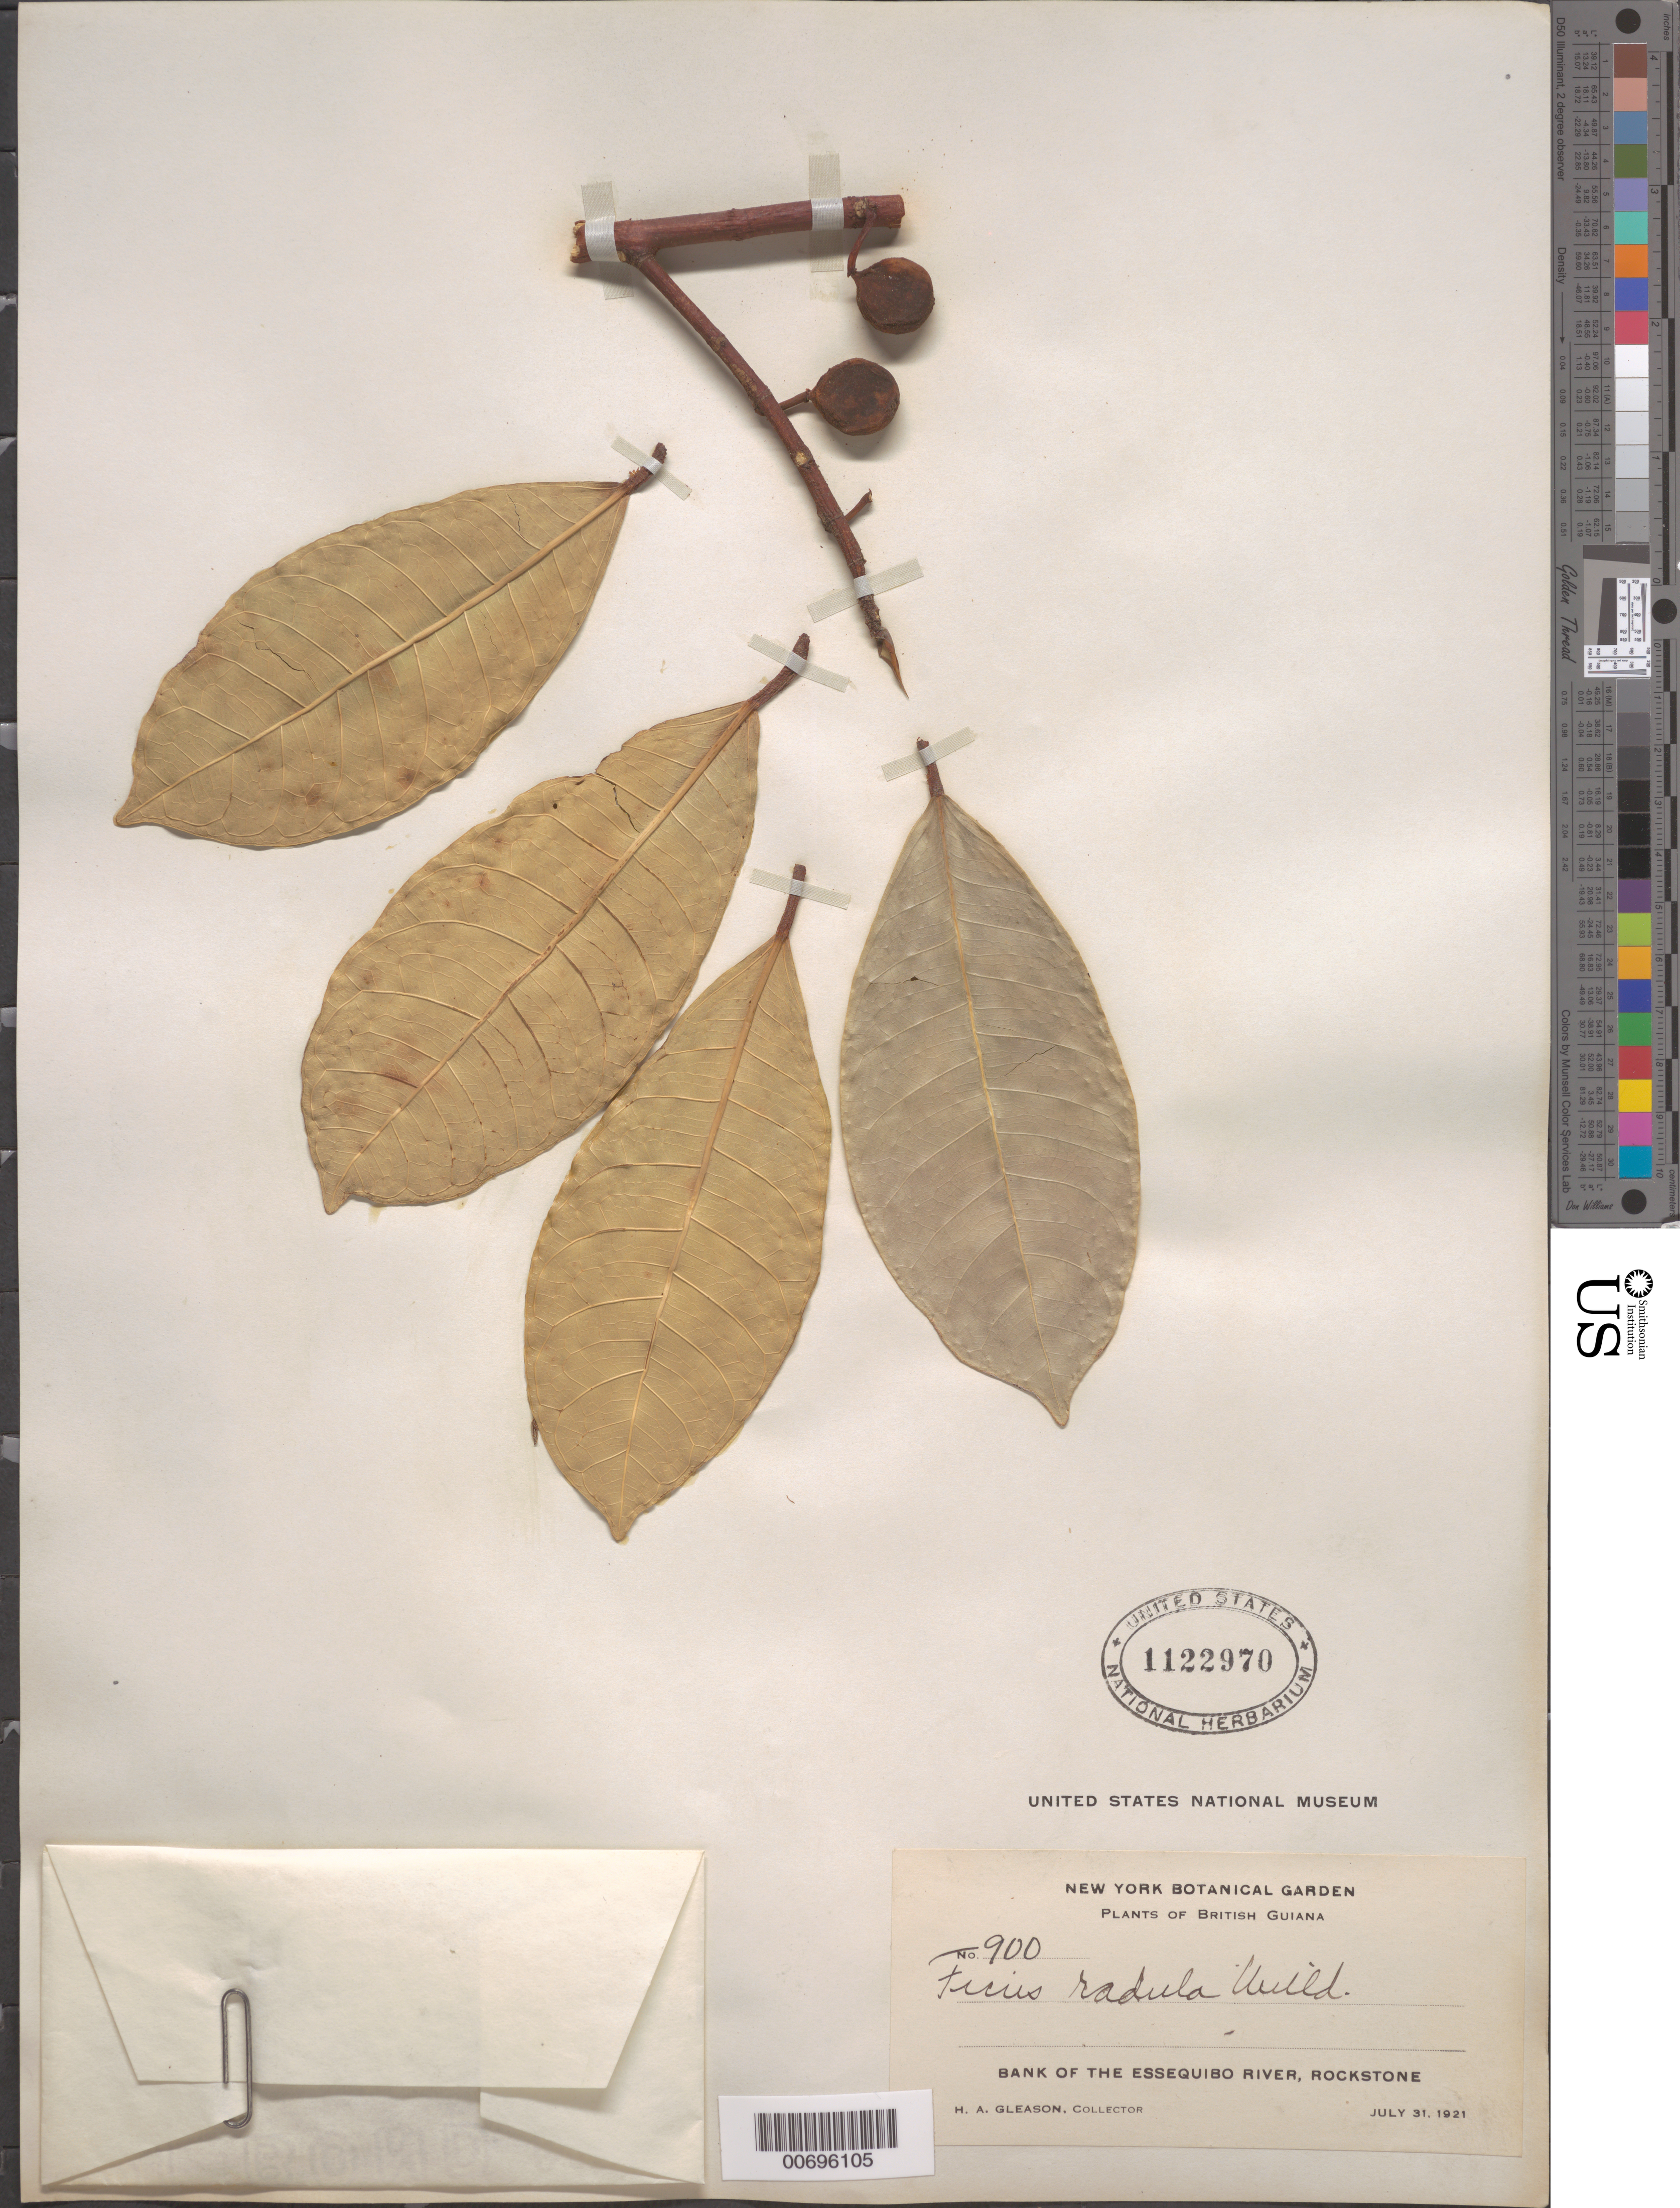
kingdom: Plantae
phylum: Tracheophyta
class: Magnoliopsida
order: Rosales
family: Moraceae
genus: Ficus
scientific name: Ficus radula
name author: Humb. & Bonpl. ex Willd.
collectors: H. A. Gleason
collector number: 900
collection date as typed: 31-Jul-21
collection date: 1921-07-31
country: Guyana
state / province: U. Demerara-Berbice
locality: Rockstone, on the Essequibo River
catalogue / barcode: US 1122970